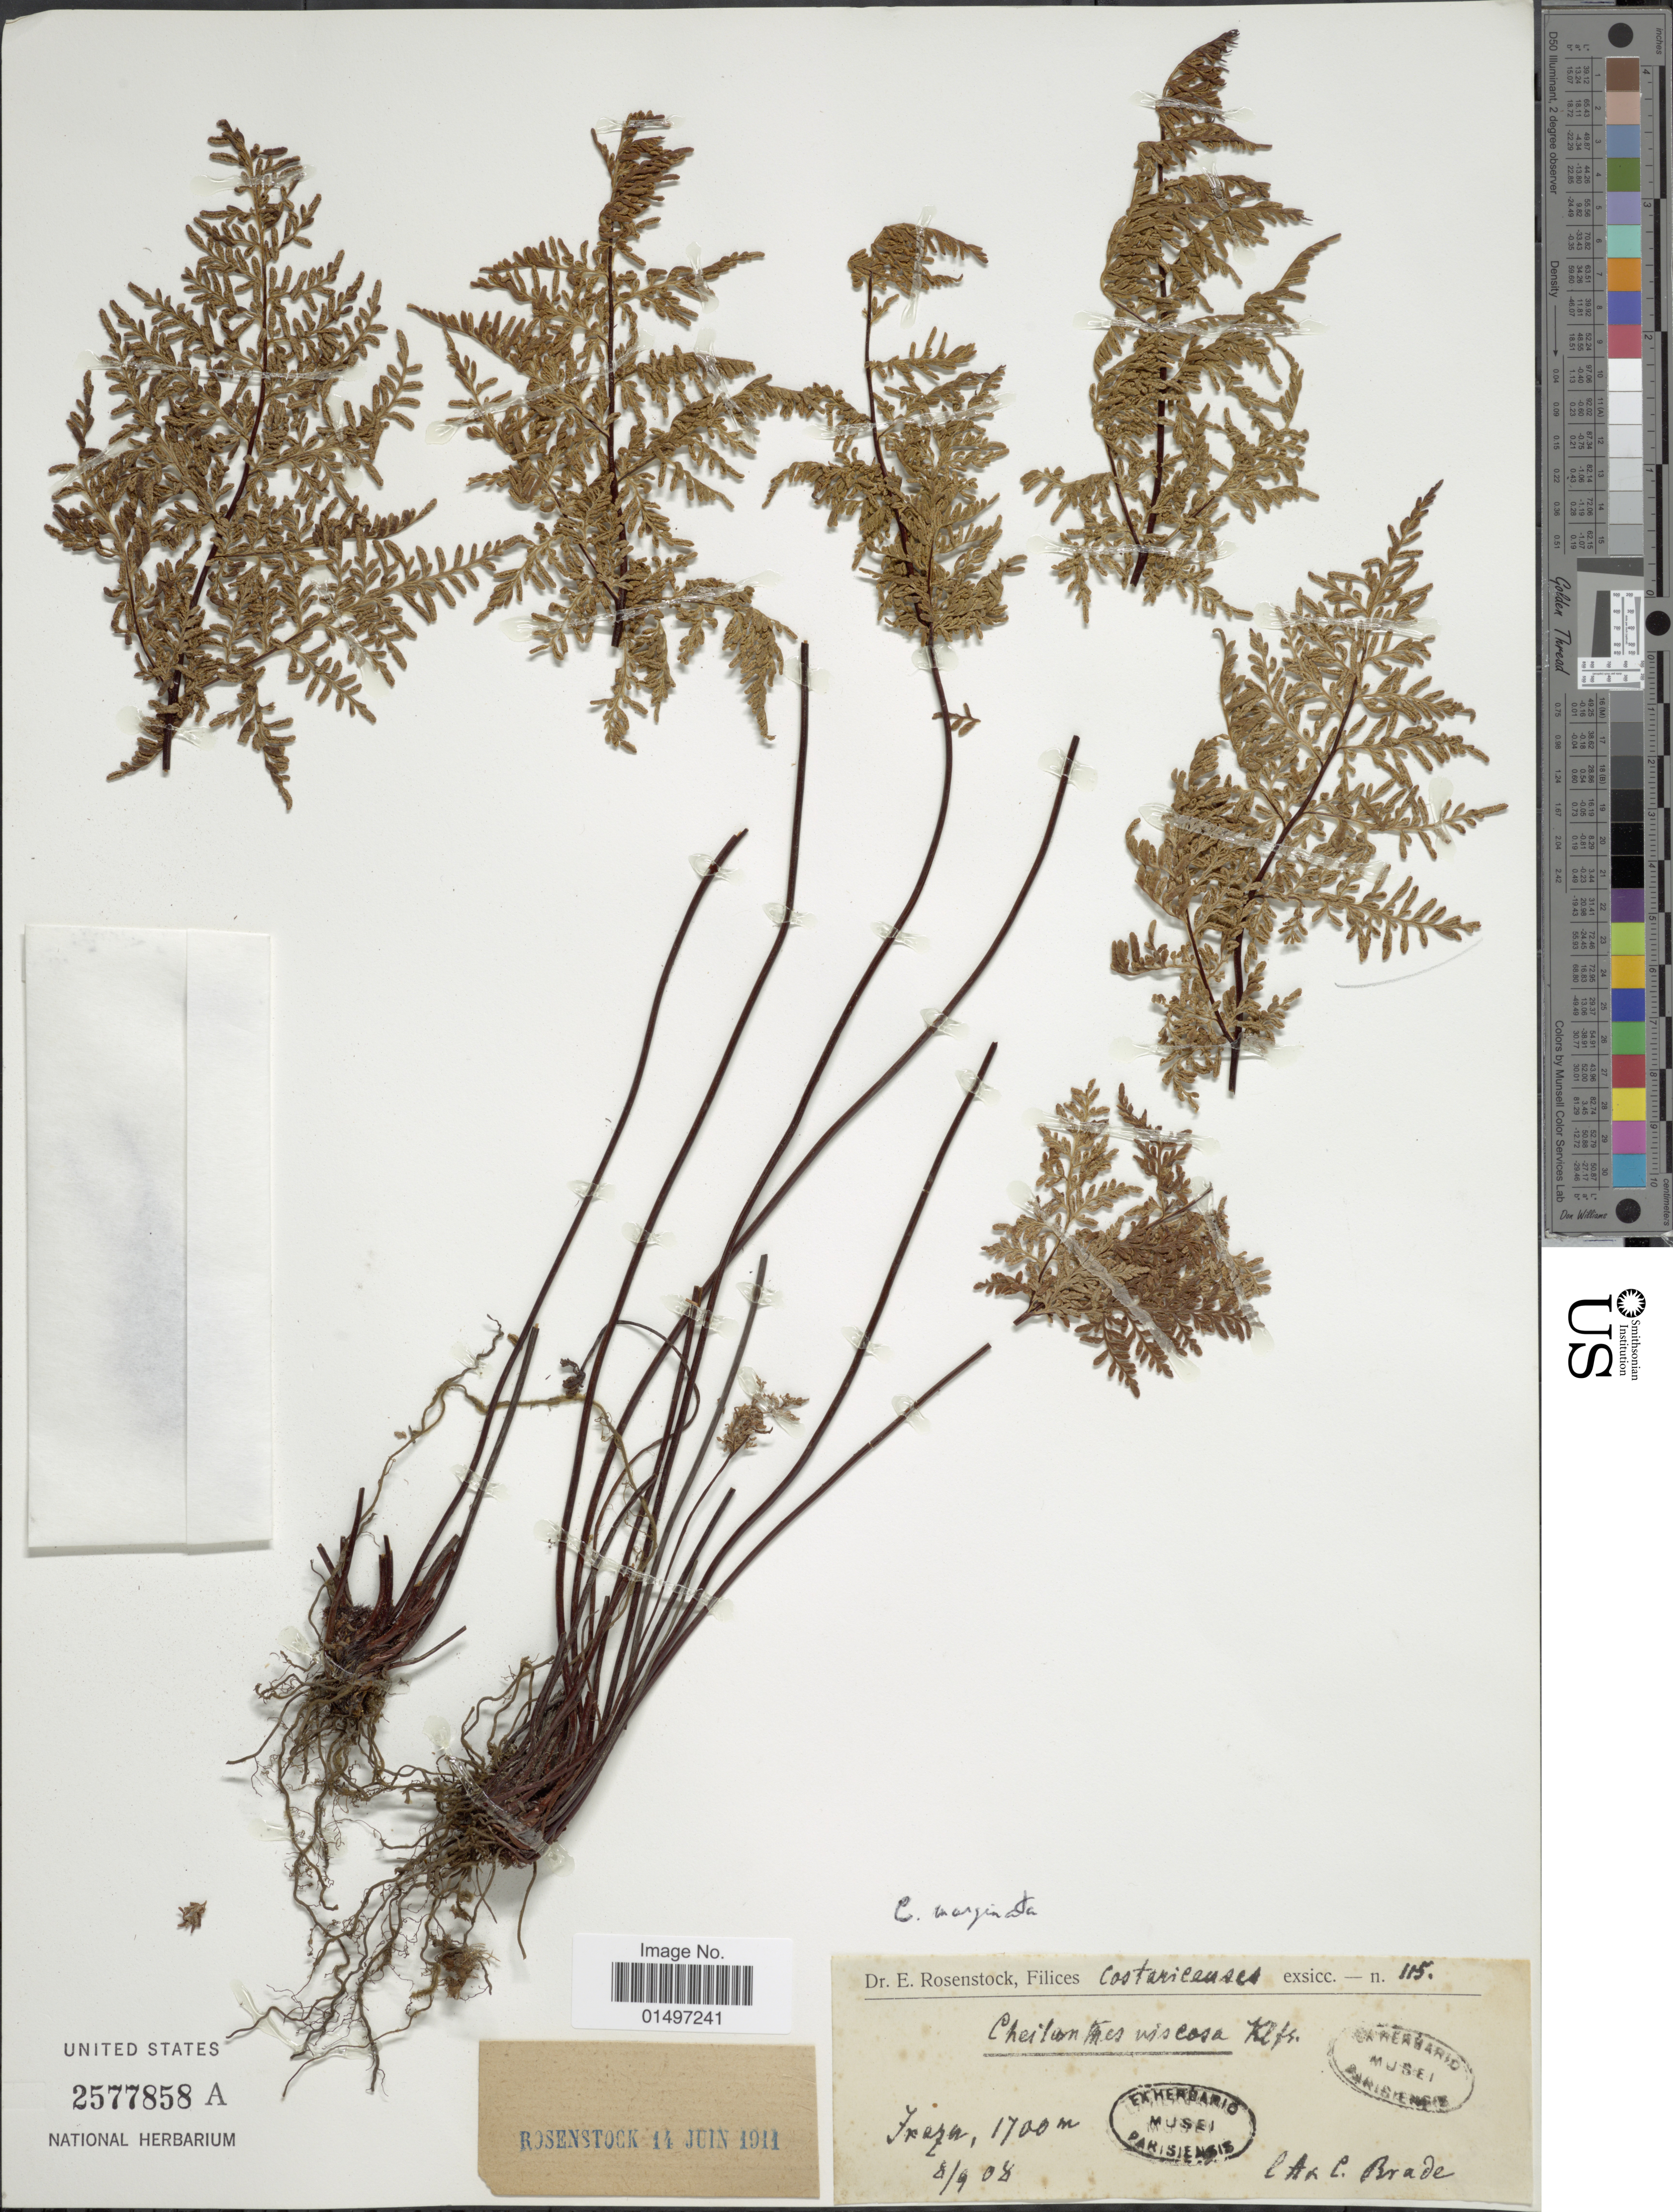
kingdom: Plantae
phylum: Tracheophyta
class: Polypodiopsida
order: Polypodiales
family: Pteridaceae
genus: Gaga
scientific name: Gaga marginata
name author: (Kunth) Fay W. Li & Windham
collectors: L. Brade & C. Brade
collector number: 115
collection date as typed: Transcribed d/m/y: 8/9/8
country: Costa Rica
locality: Irazu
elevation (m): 1700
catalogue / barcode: US 2577858A